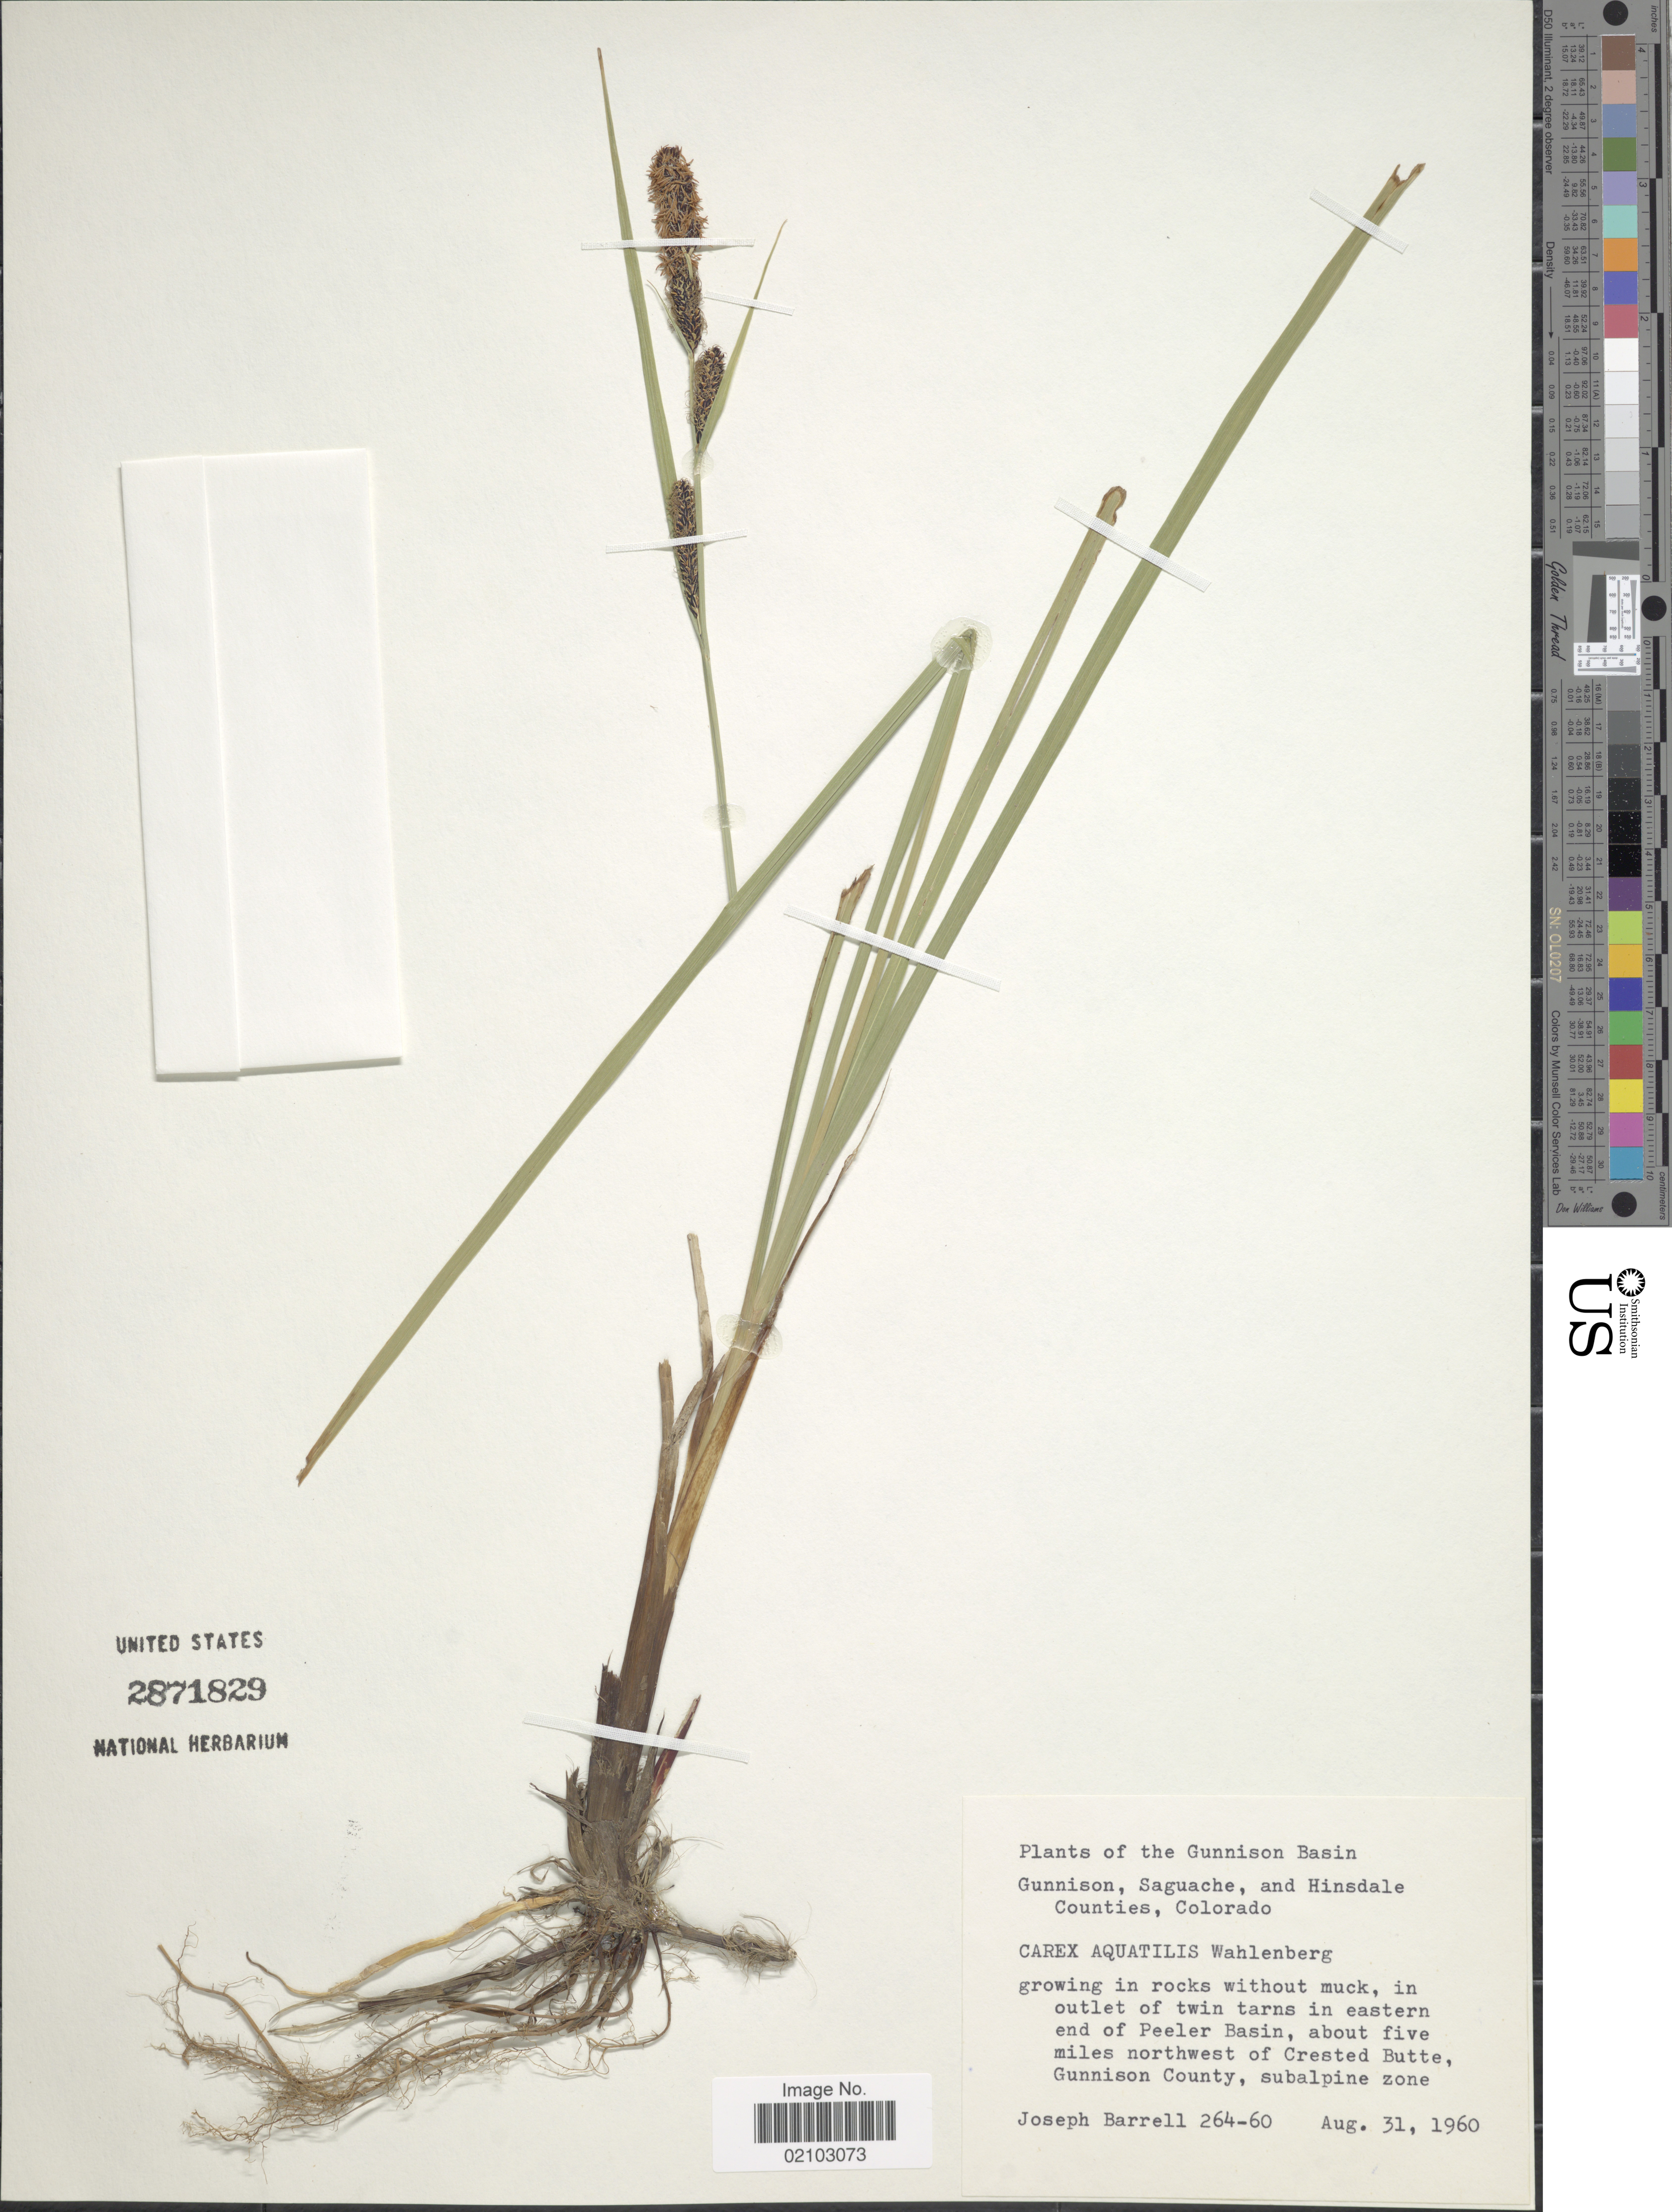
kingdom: Plantae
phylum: Tracheophyta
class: Liliopsida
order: Poales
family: Cyperaceae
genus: Carex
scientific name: Carex aquatilis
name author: Wahlenb.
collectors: J. Barrell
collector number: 264-60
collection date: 1960-08-31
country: United States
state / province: Colorado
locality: The Gunnison Basin, Gunnison, Saguache, and Hinsdale Counties, in outlet of twin tarns in eastern end of Peeler Basin, about five miles northwest of Crested Butte, Gunnison County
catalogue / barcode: US 2871829